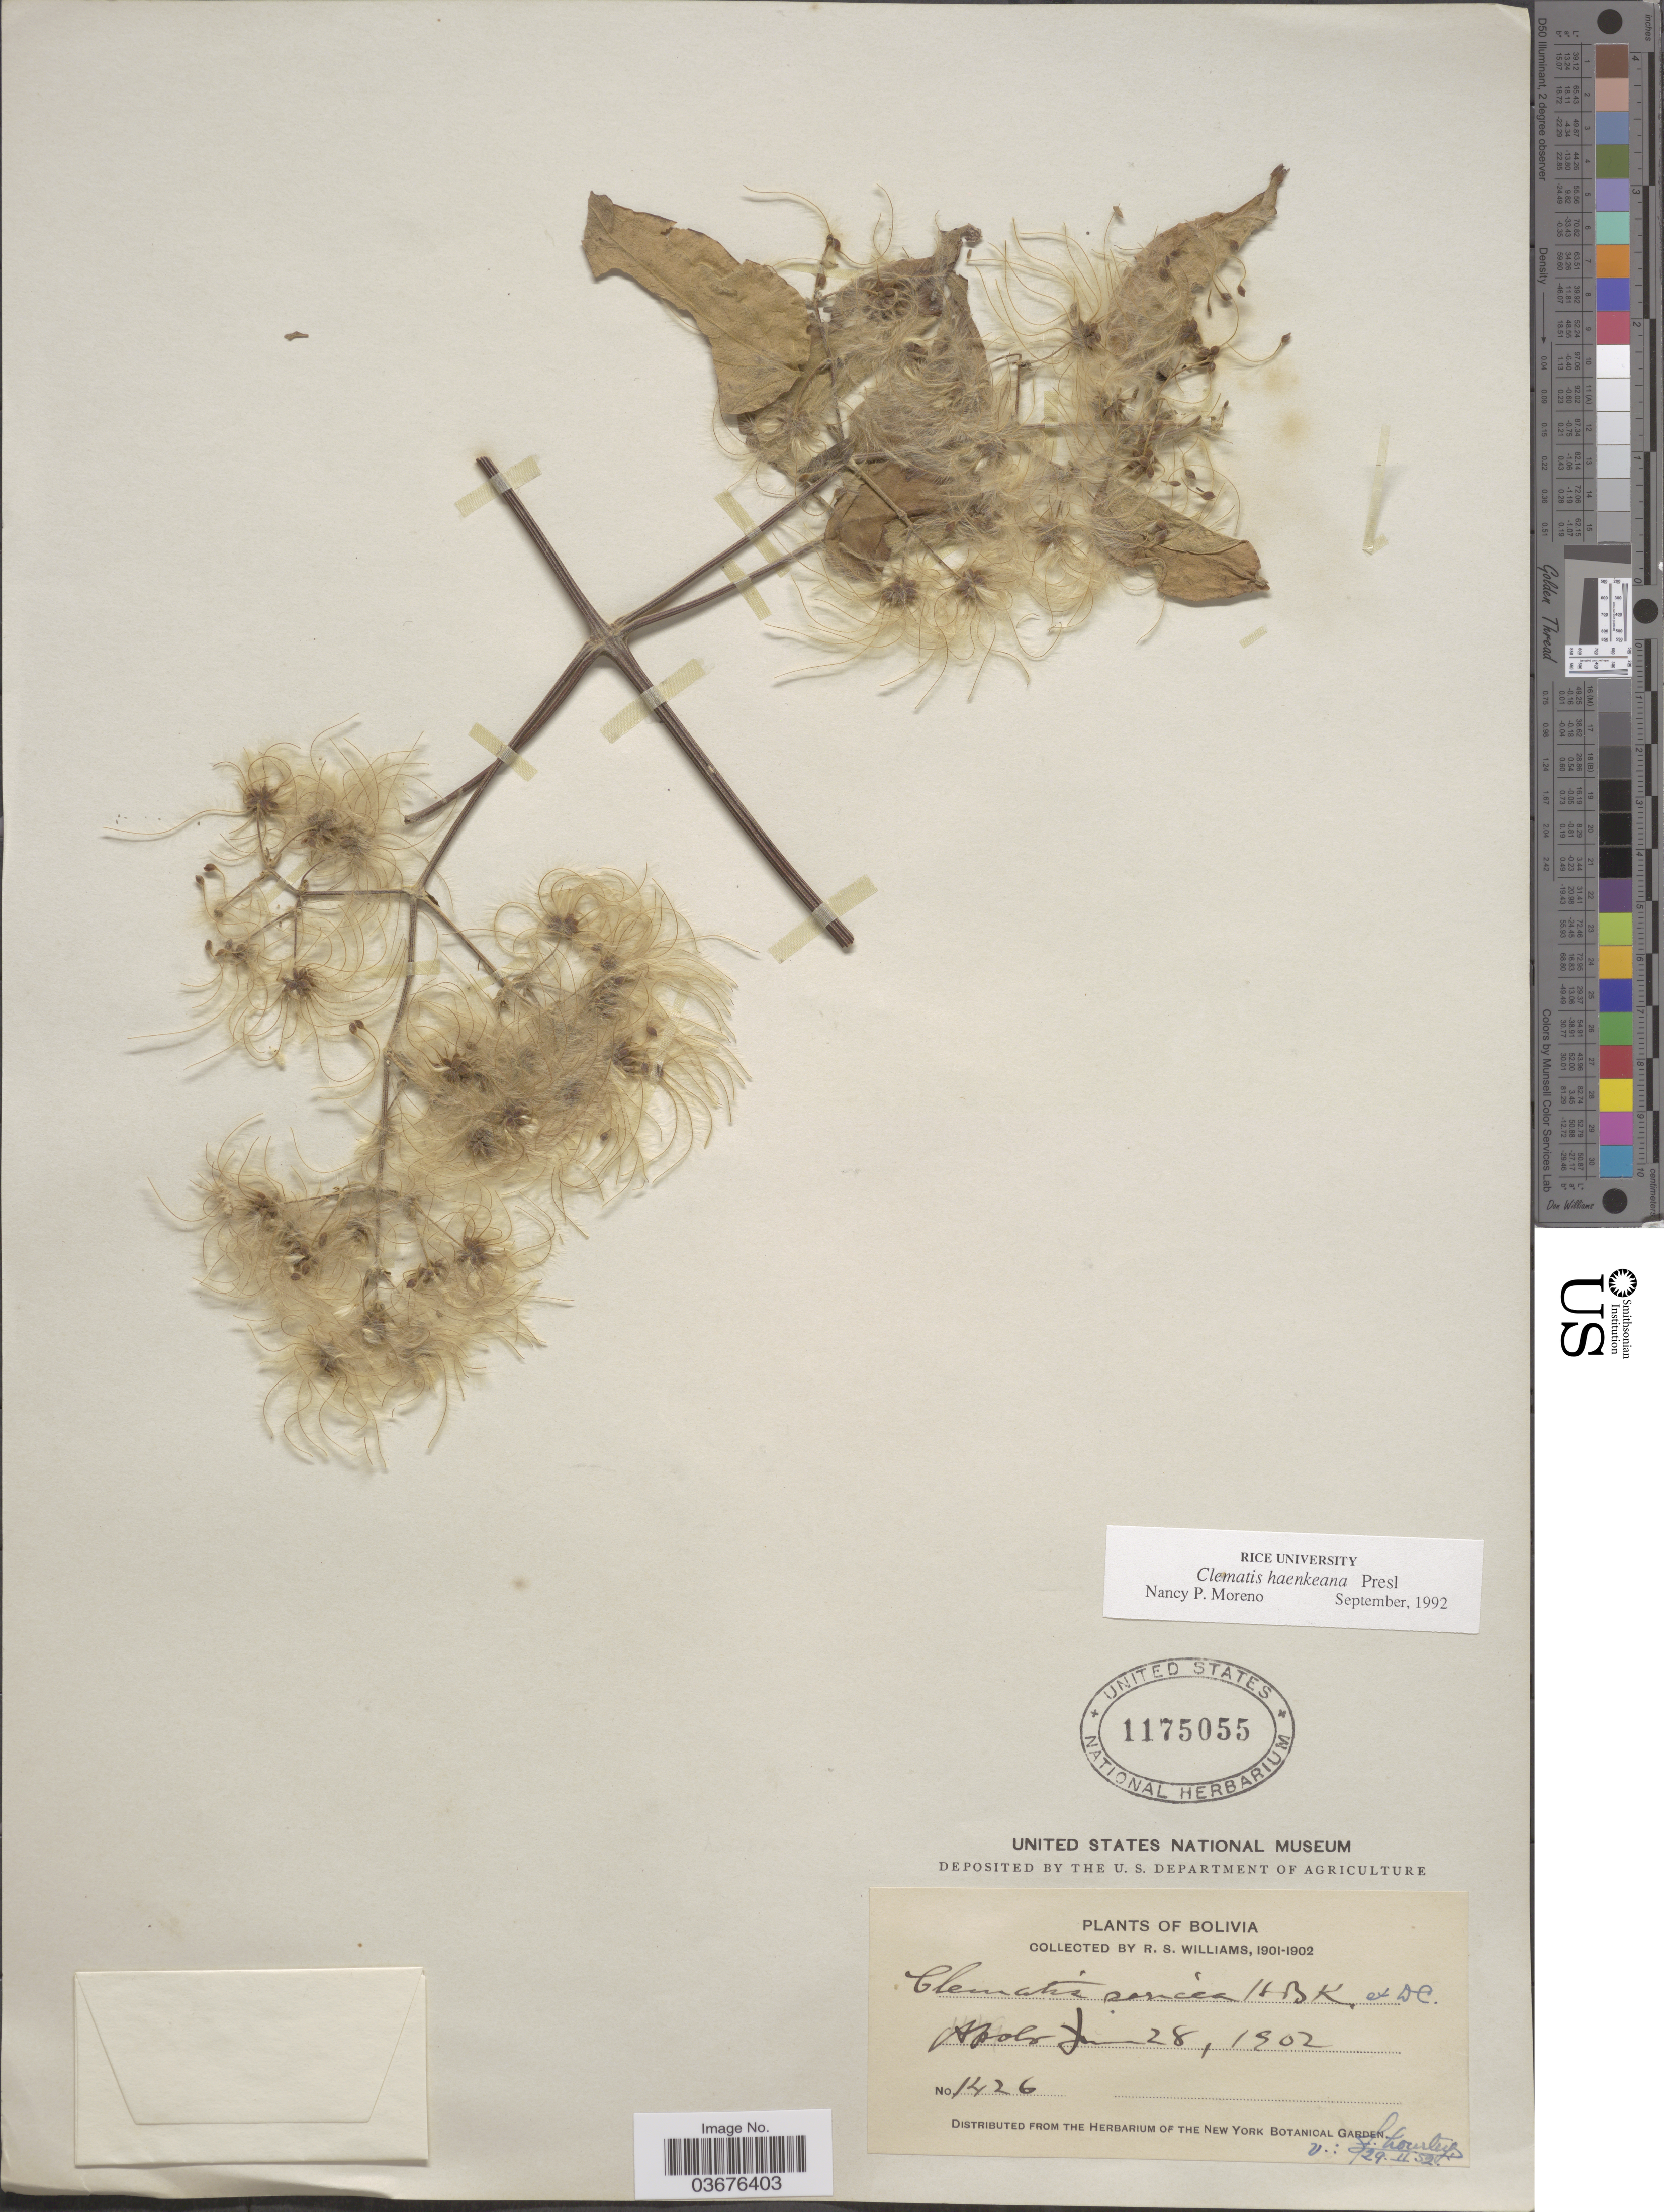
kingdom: Plantae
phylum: Tracheophyta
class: Magnoliopsida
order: Ranunculales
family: Ranunculaceae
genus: Clematis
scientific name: Clematis haenkeana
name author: C. Presl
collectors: R. S. Williams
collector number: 1426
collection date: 1902-06-28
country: Bolivia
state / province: La Paz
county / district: Franz Tamayo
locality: Apolo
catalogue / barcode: US 1175055